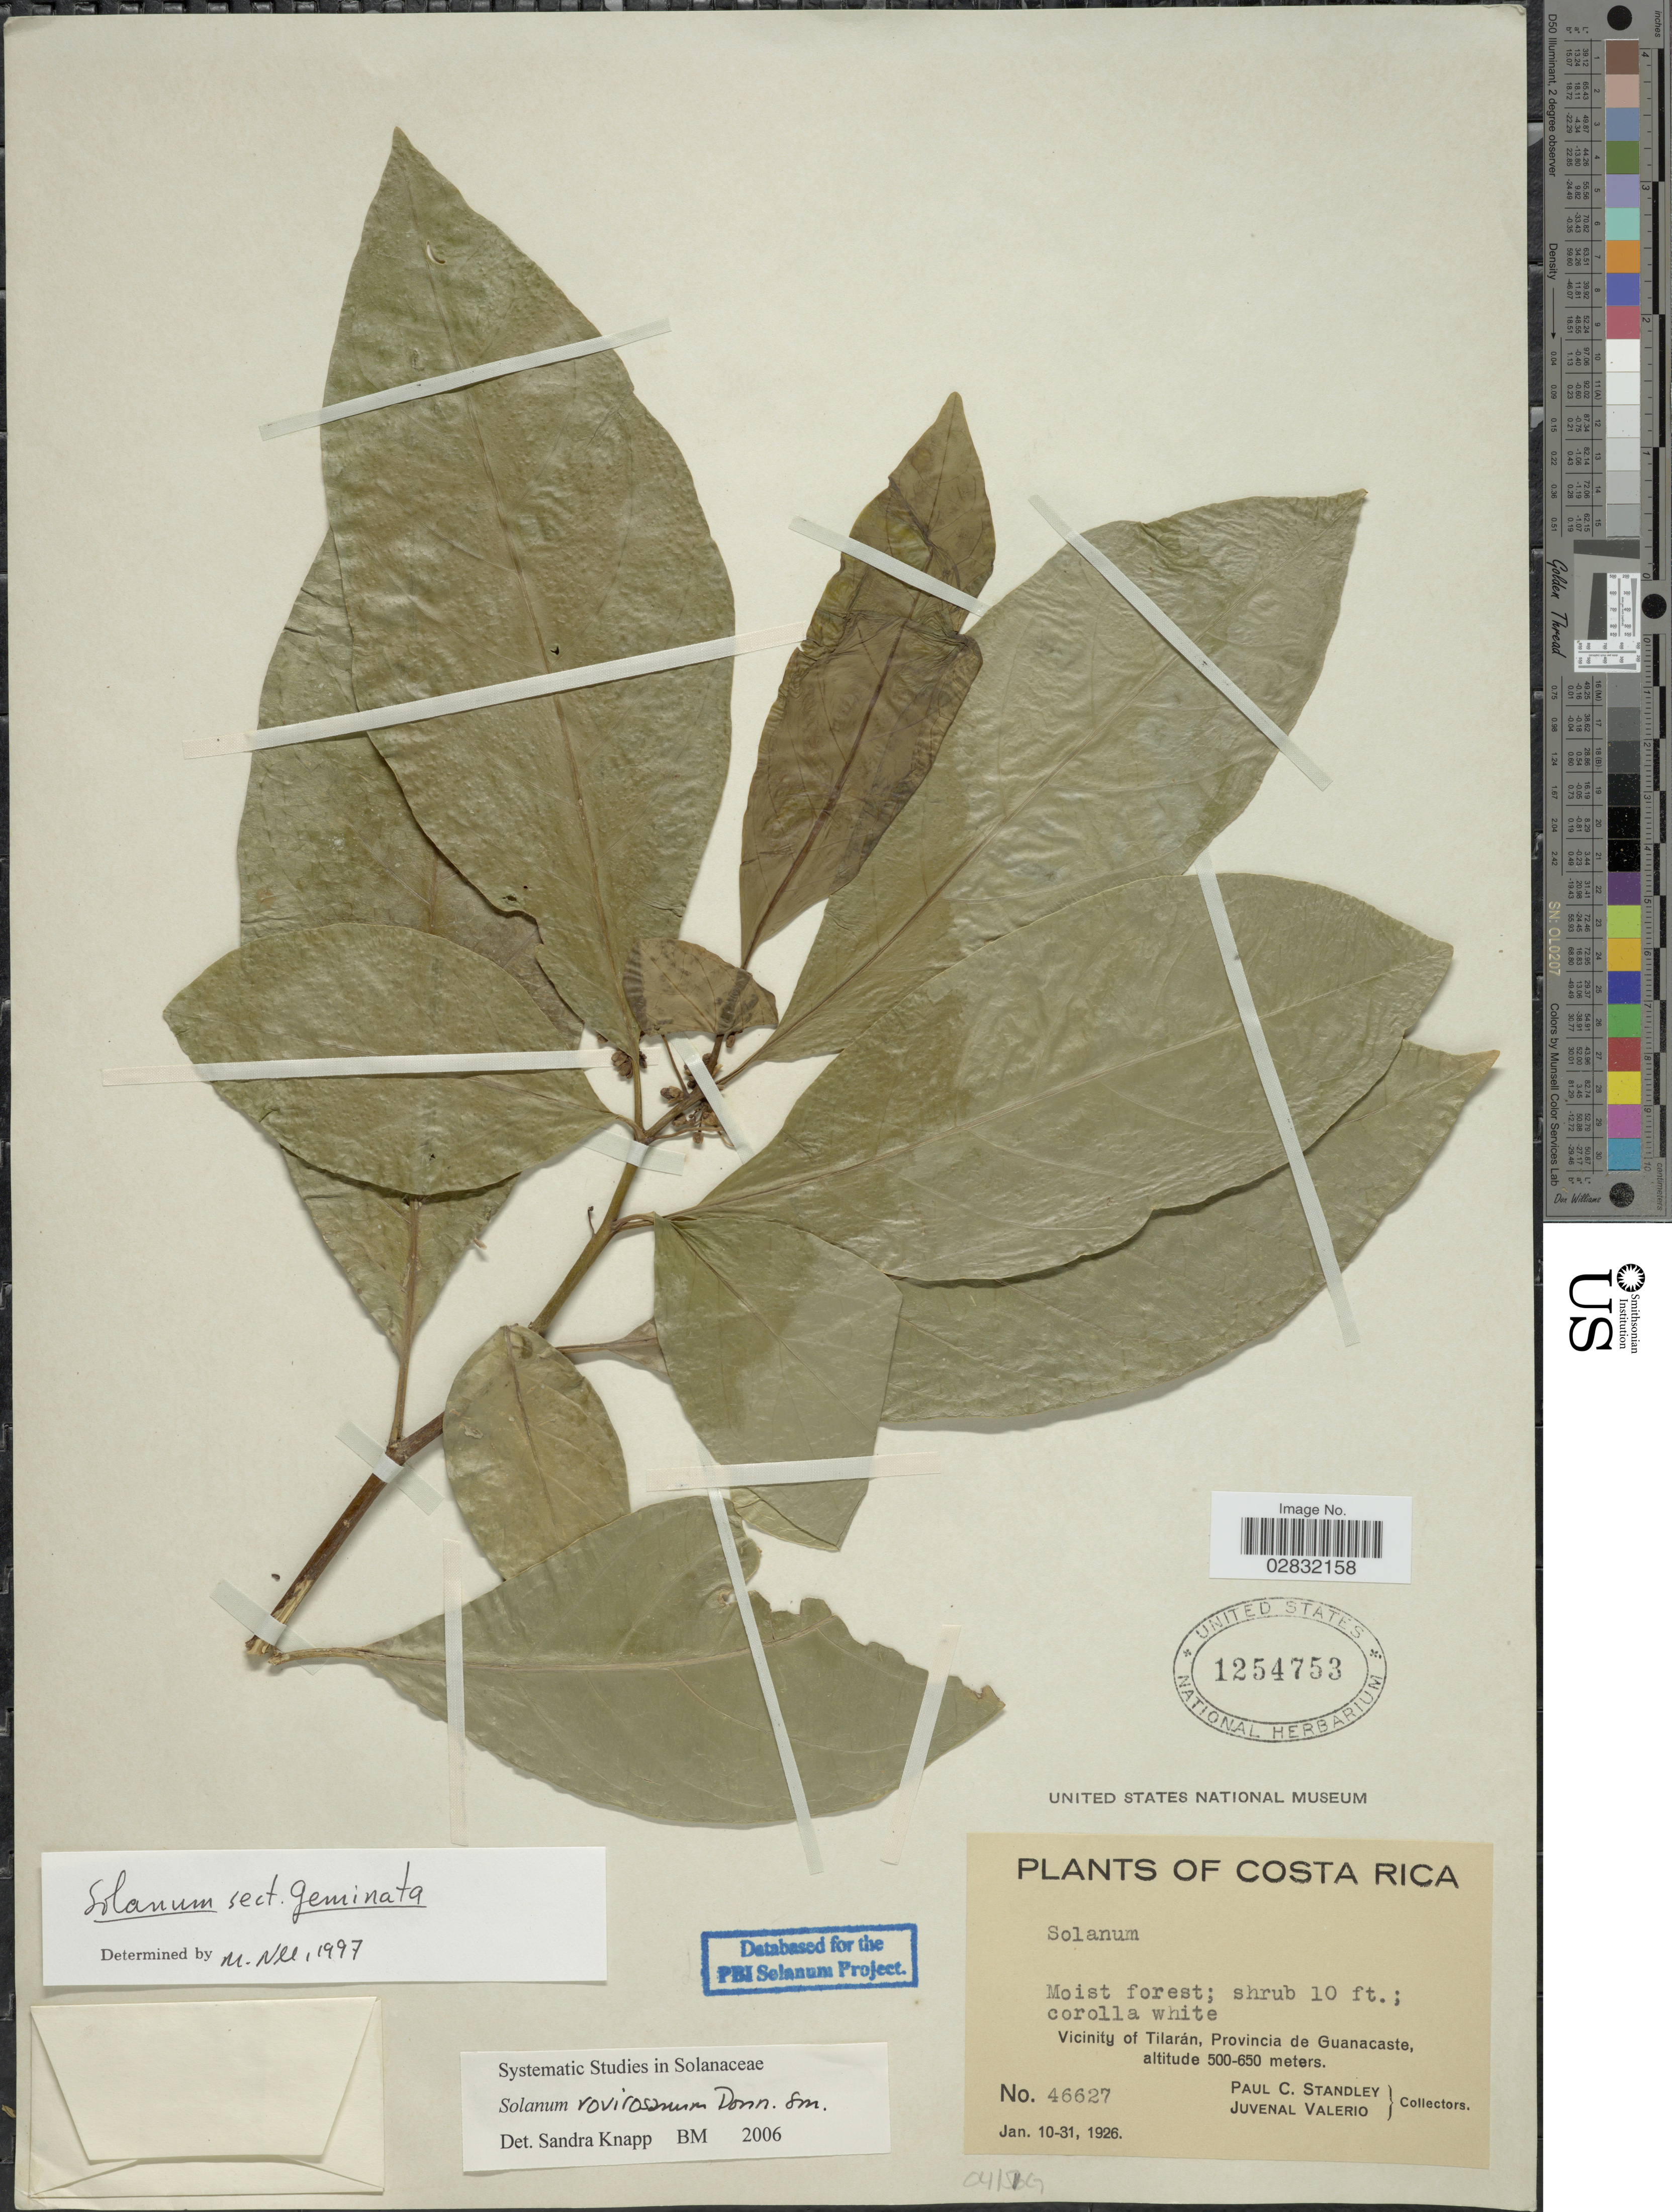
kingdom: Plantae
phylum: Tracheophyta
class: Magnoliopsida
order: Solanales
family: Solanaceae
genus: Solanum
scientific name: Solanum rovirosanum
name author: Donn. Sm.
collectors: P. C. Standley & J. Valerio R.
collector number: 46627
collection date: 1926-01-10/1926-01-31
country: Costa Rica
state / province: Guanacaste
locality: Vicinity of Tilarán, Provincia de Guanacaste.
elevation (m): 500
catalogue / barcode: US 1254753